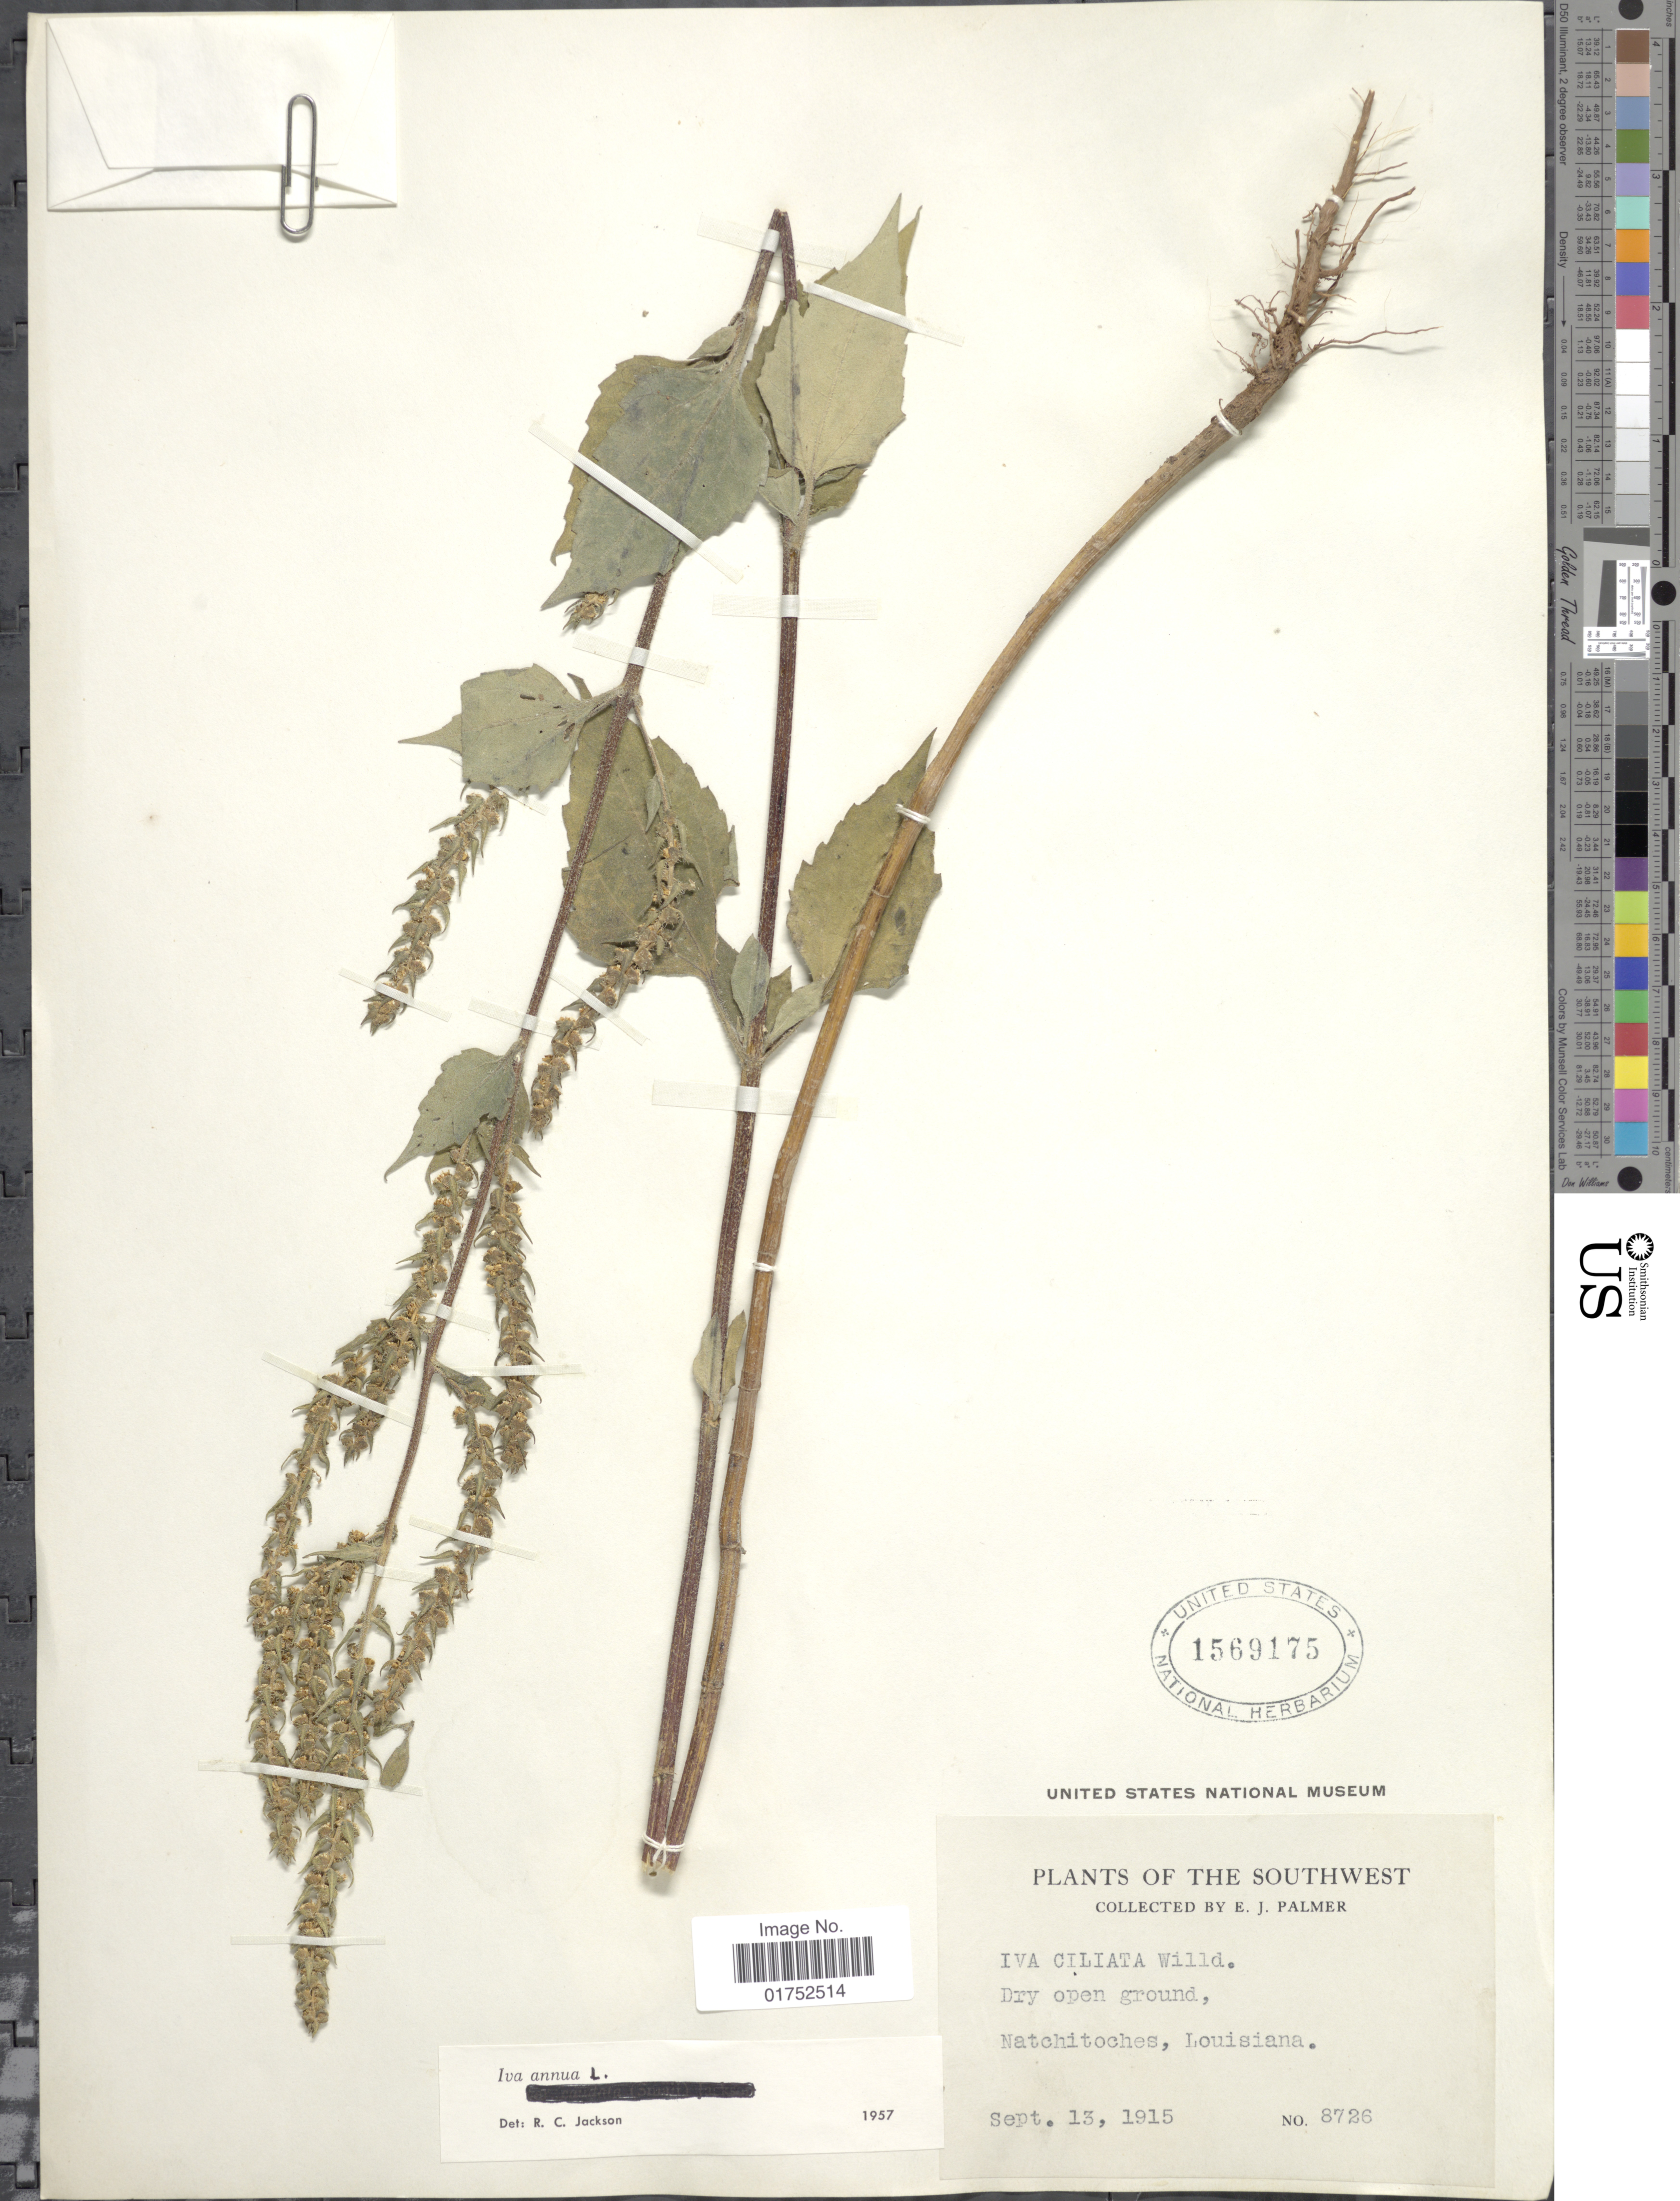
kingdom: Plantae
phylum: Tracheophyta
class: Magnoliopsida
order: Asterales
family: Asteraceae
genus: Iva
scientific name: Iva annua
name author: L.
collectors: E. J. Palmer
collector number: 8726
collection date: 1915-09-13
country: United States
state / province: Louisiana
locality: The southwest, Natchitoches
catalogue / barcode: US 1569175